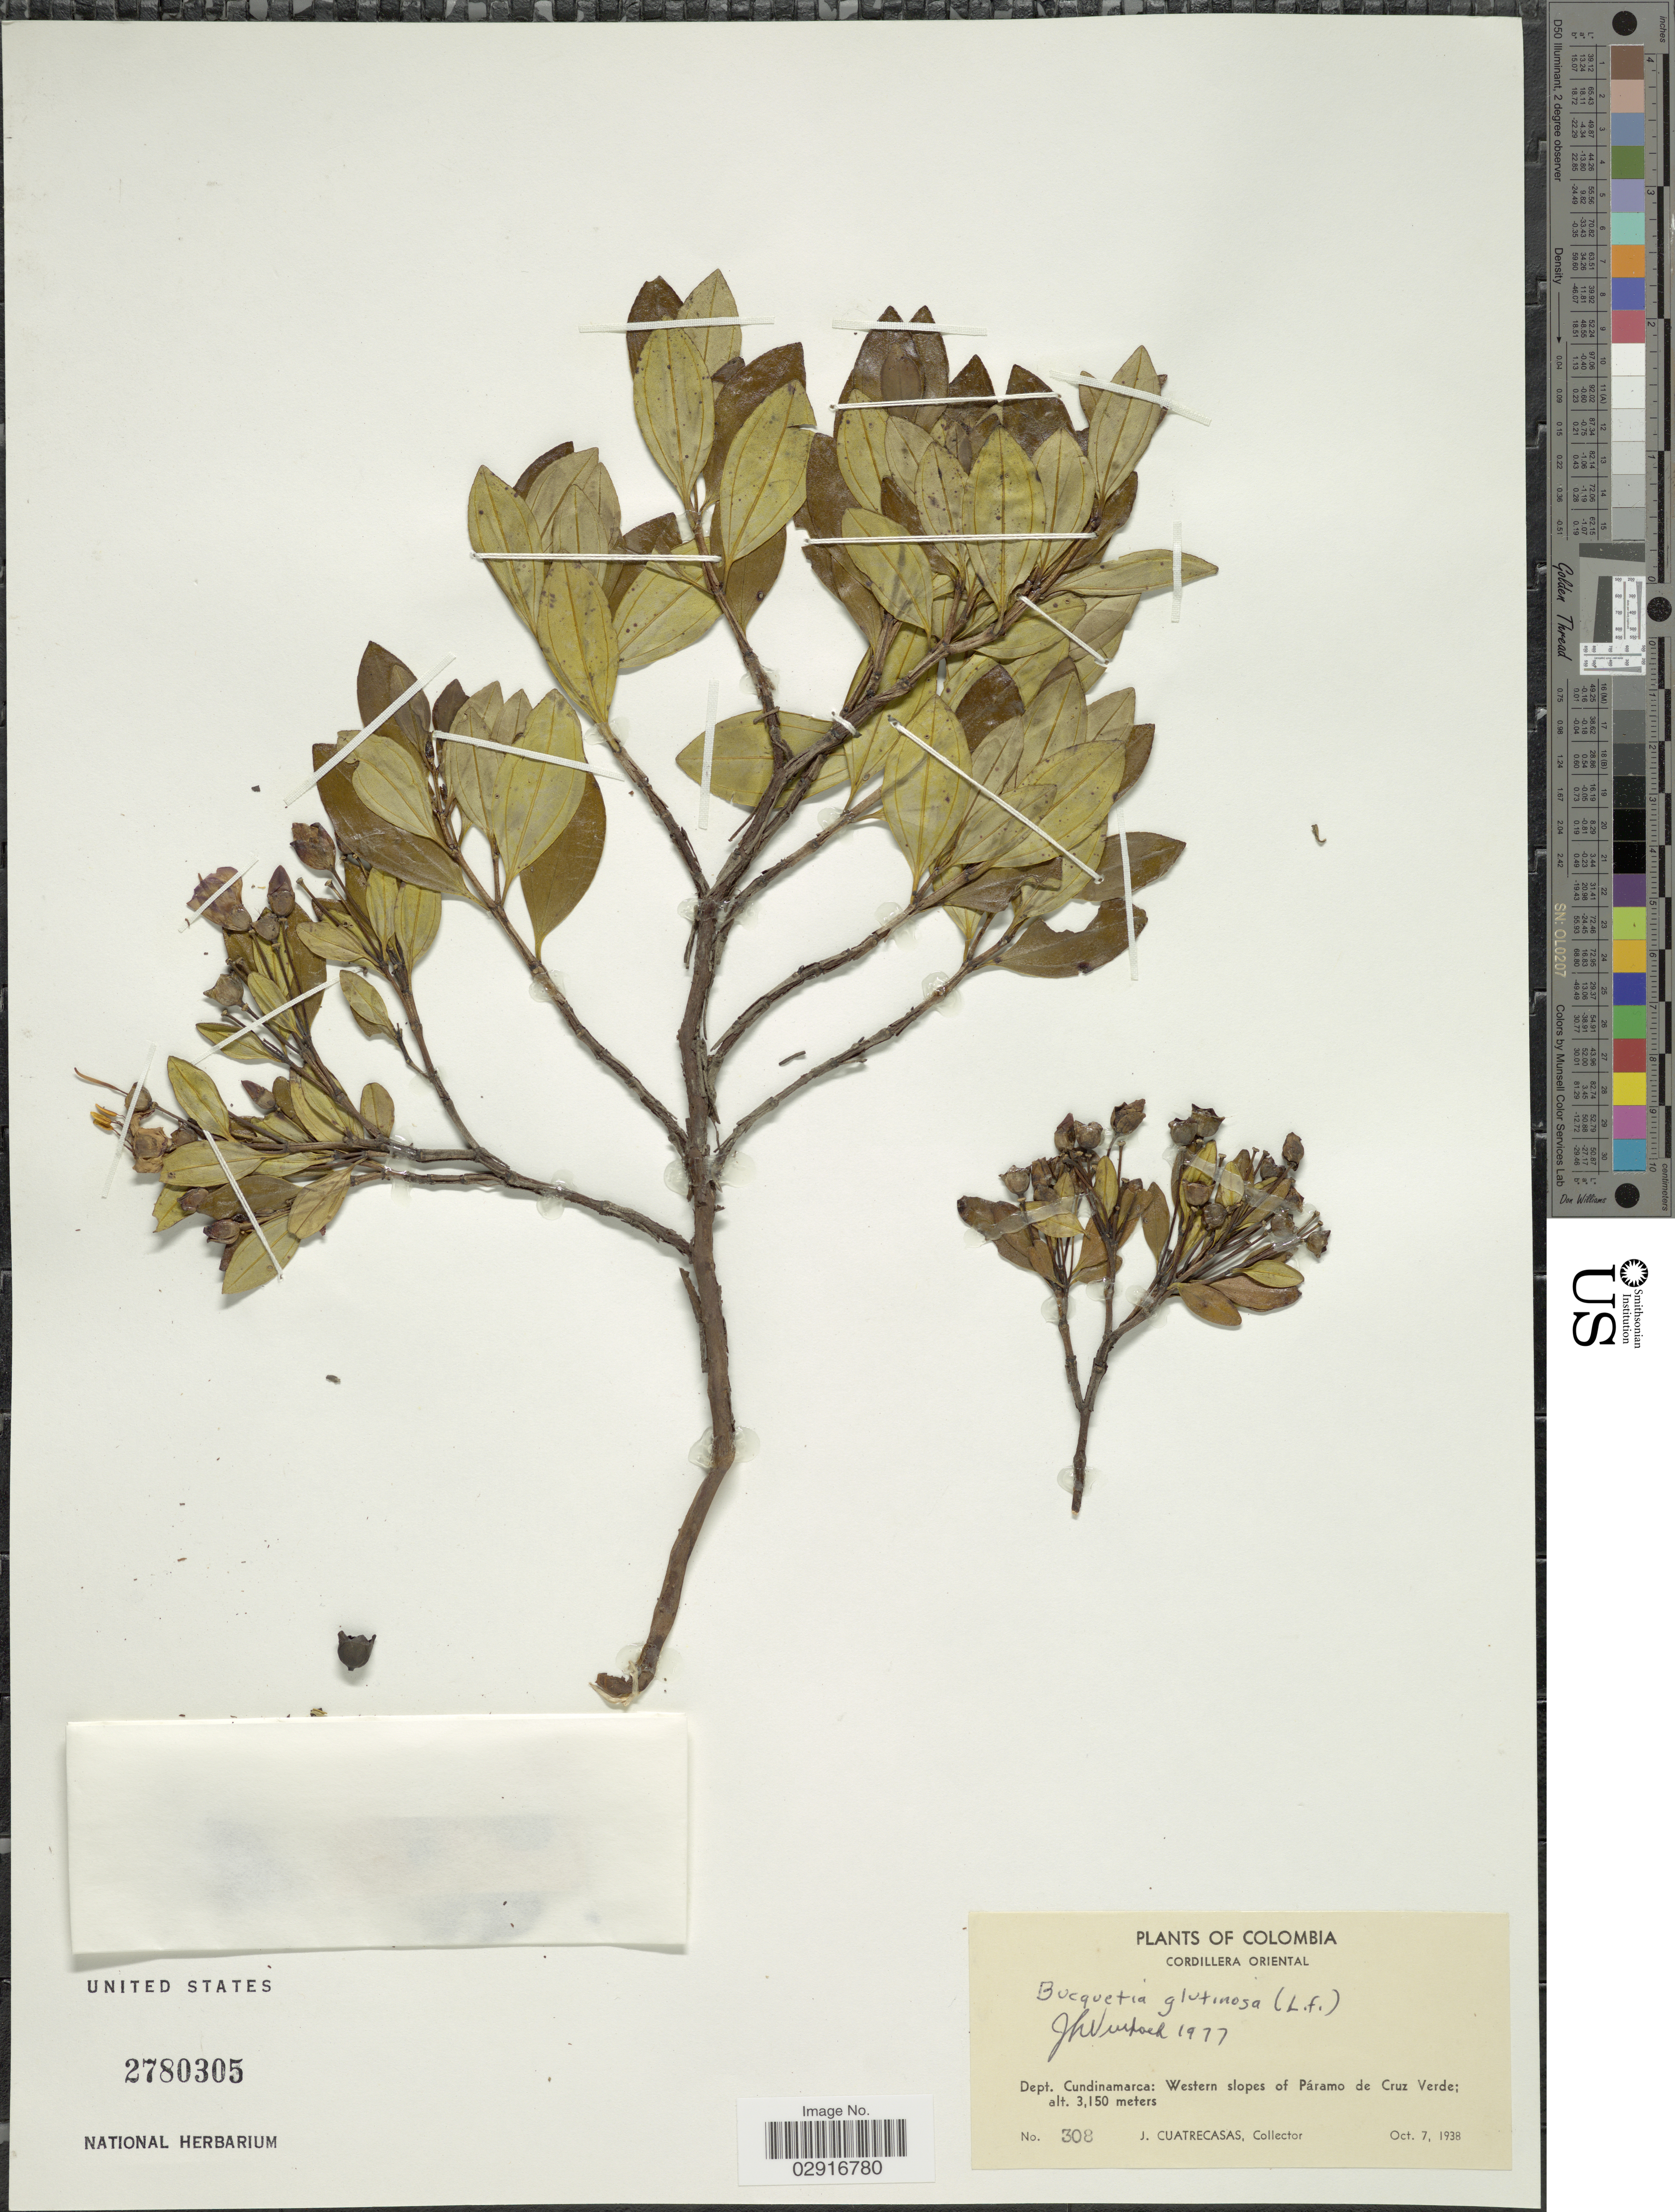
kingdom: Plantae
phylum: Tracheophyta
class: Magnoliopsida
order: Myrtales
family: Melastomataceae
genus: Bucquetia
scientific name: Bucquetia glutinosa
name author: DC.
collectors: J. Cuatrecasas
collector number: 308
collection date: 1938-10-07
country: Colombia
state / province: Cundinamarca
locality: Cordillera Oriental. Dept. Cundinamarca: Western slopes of Páramo de Cruz Verde.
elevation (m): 3150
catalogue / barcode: US 2780305